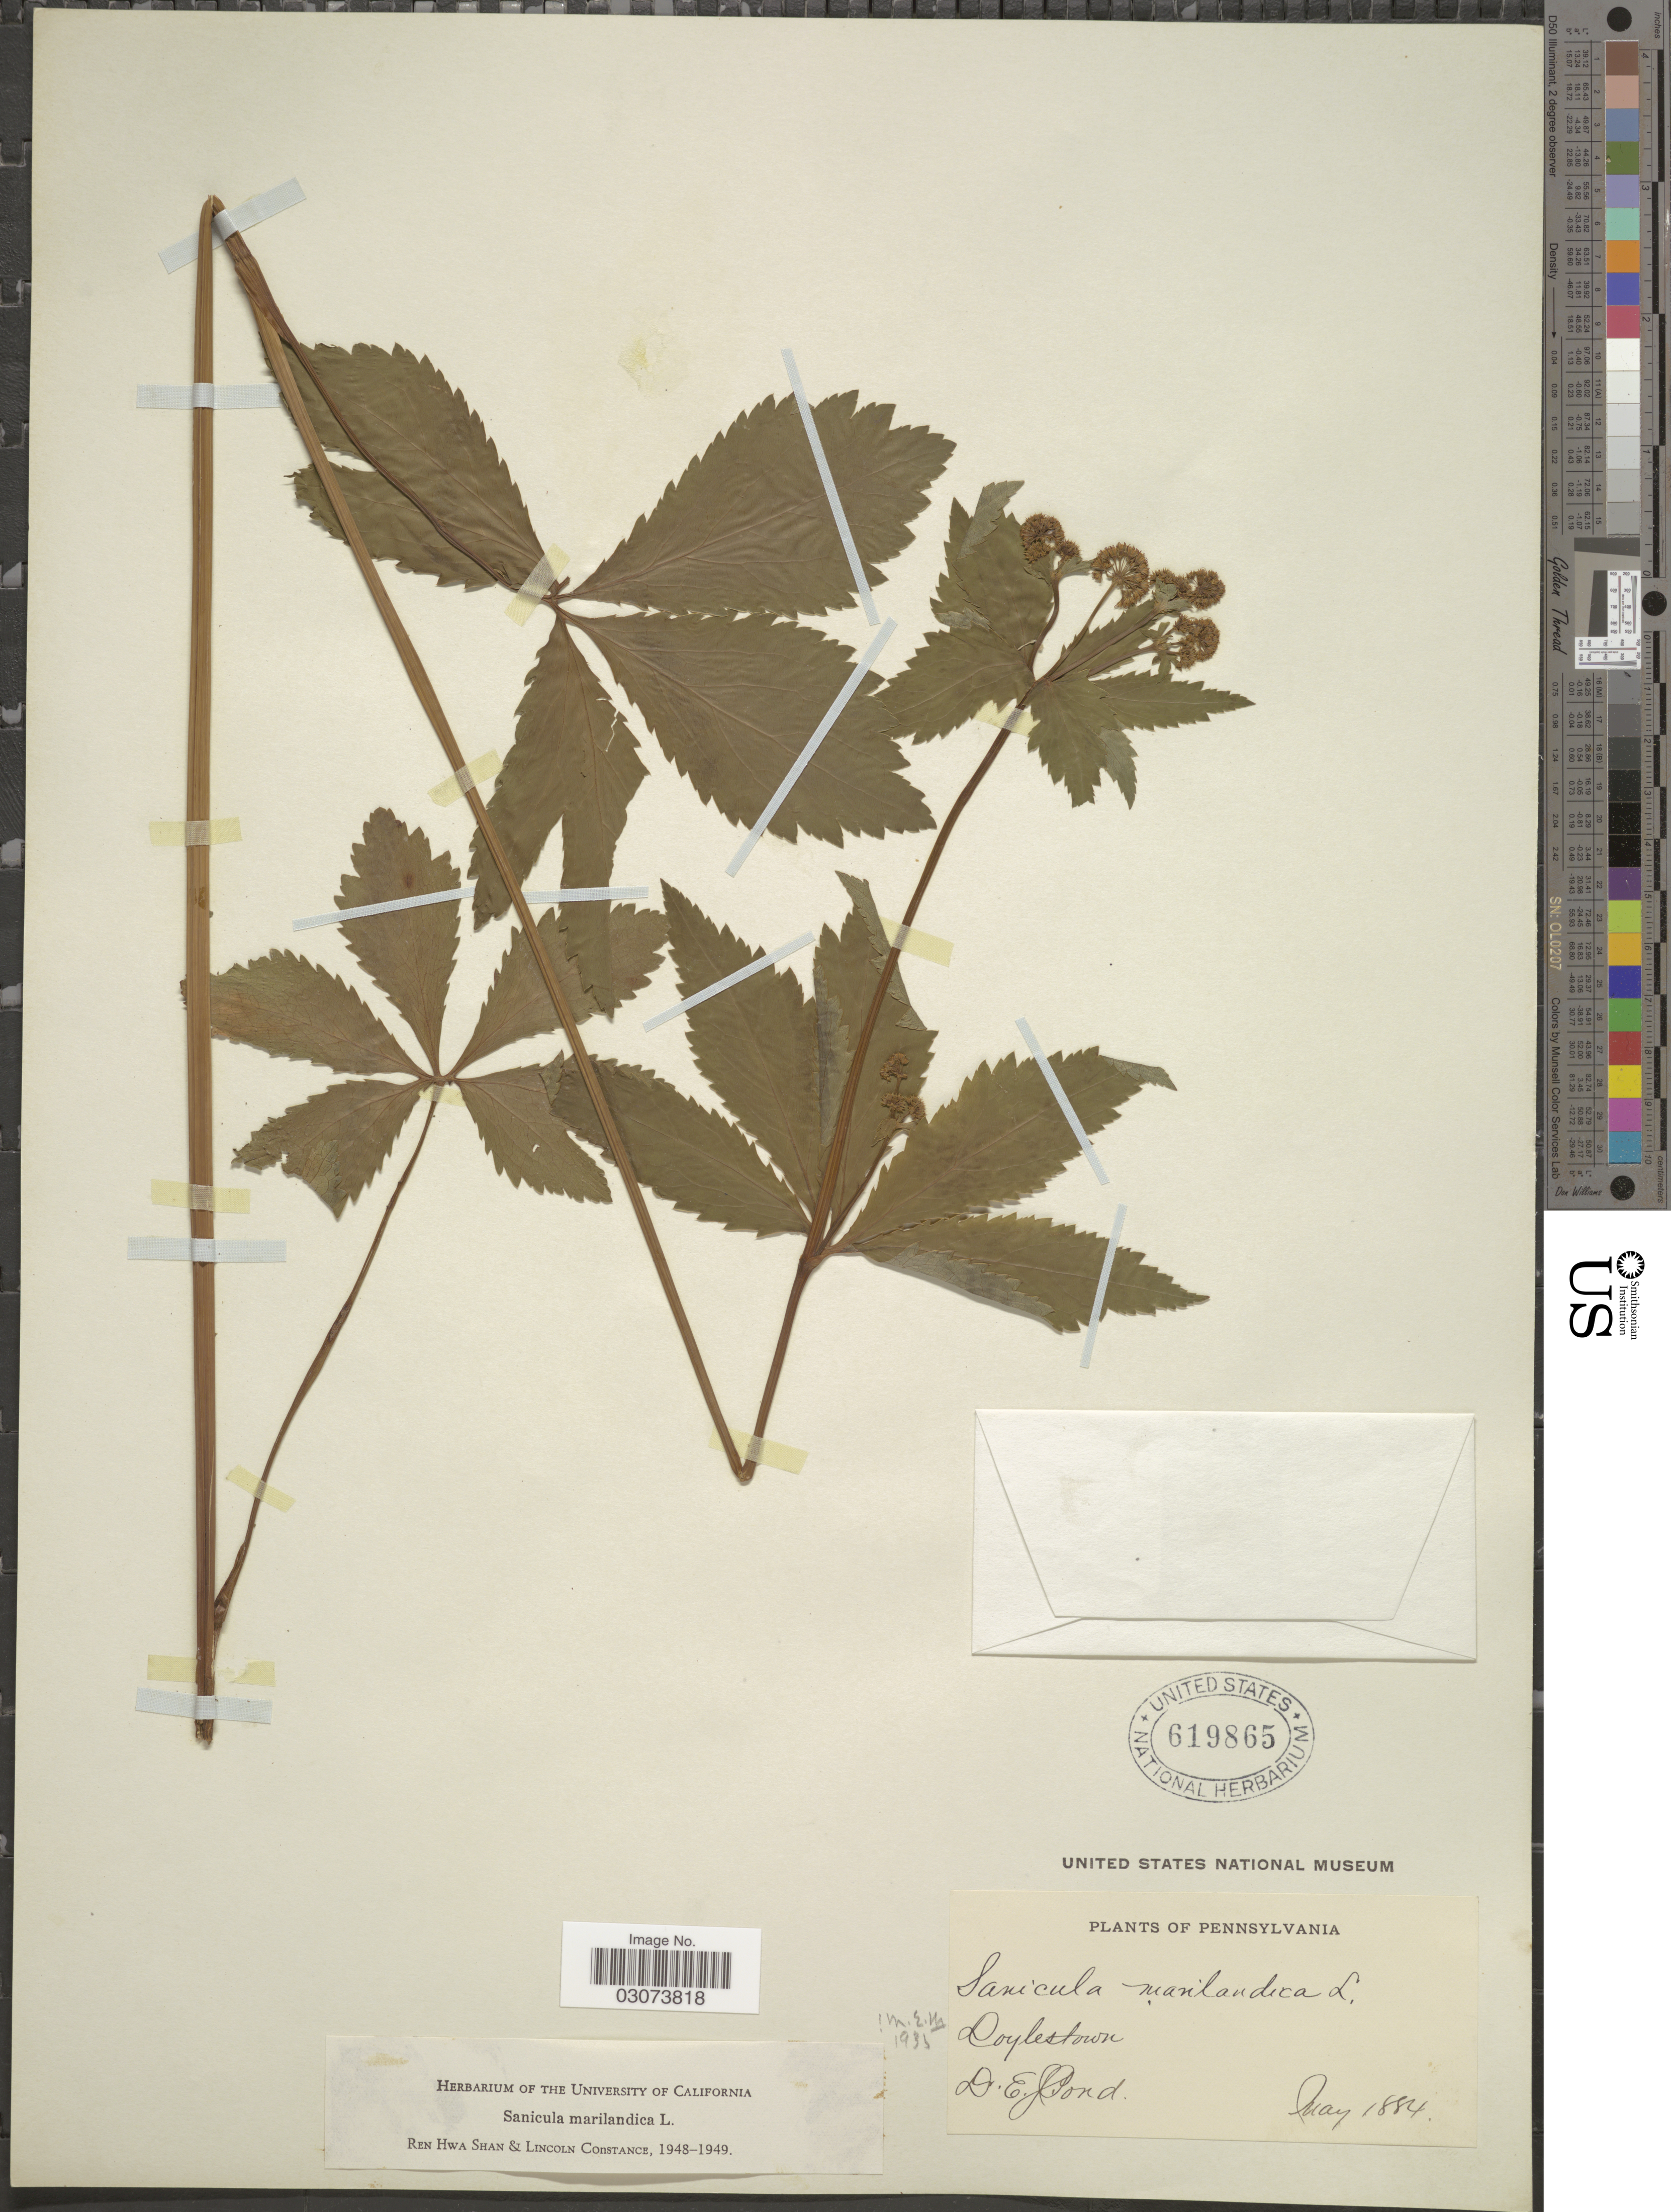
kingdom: Plantae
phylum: Tracheophyta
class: Magnoliopsida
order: Apiales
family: Apiaceae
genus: Sanicula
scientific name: Sanicula marilandica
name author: L.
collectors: E. Pond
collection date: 1884-05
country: United States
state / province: Pennsylvania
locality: Doylestown.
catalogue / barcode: US 619865